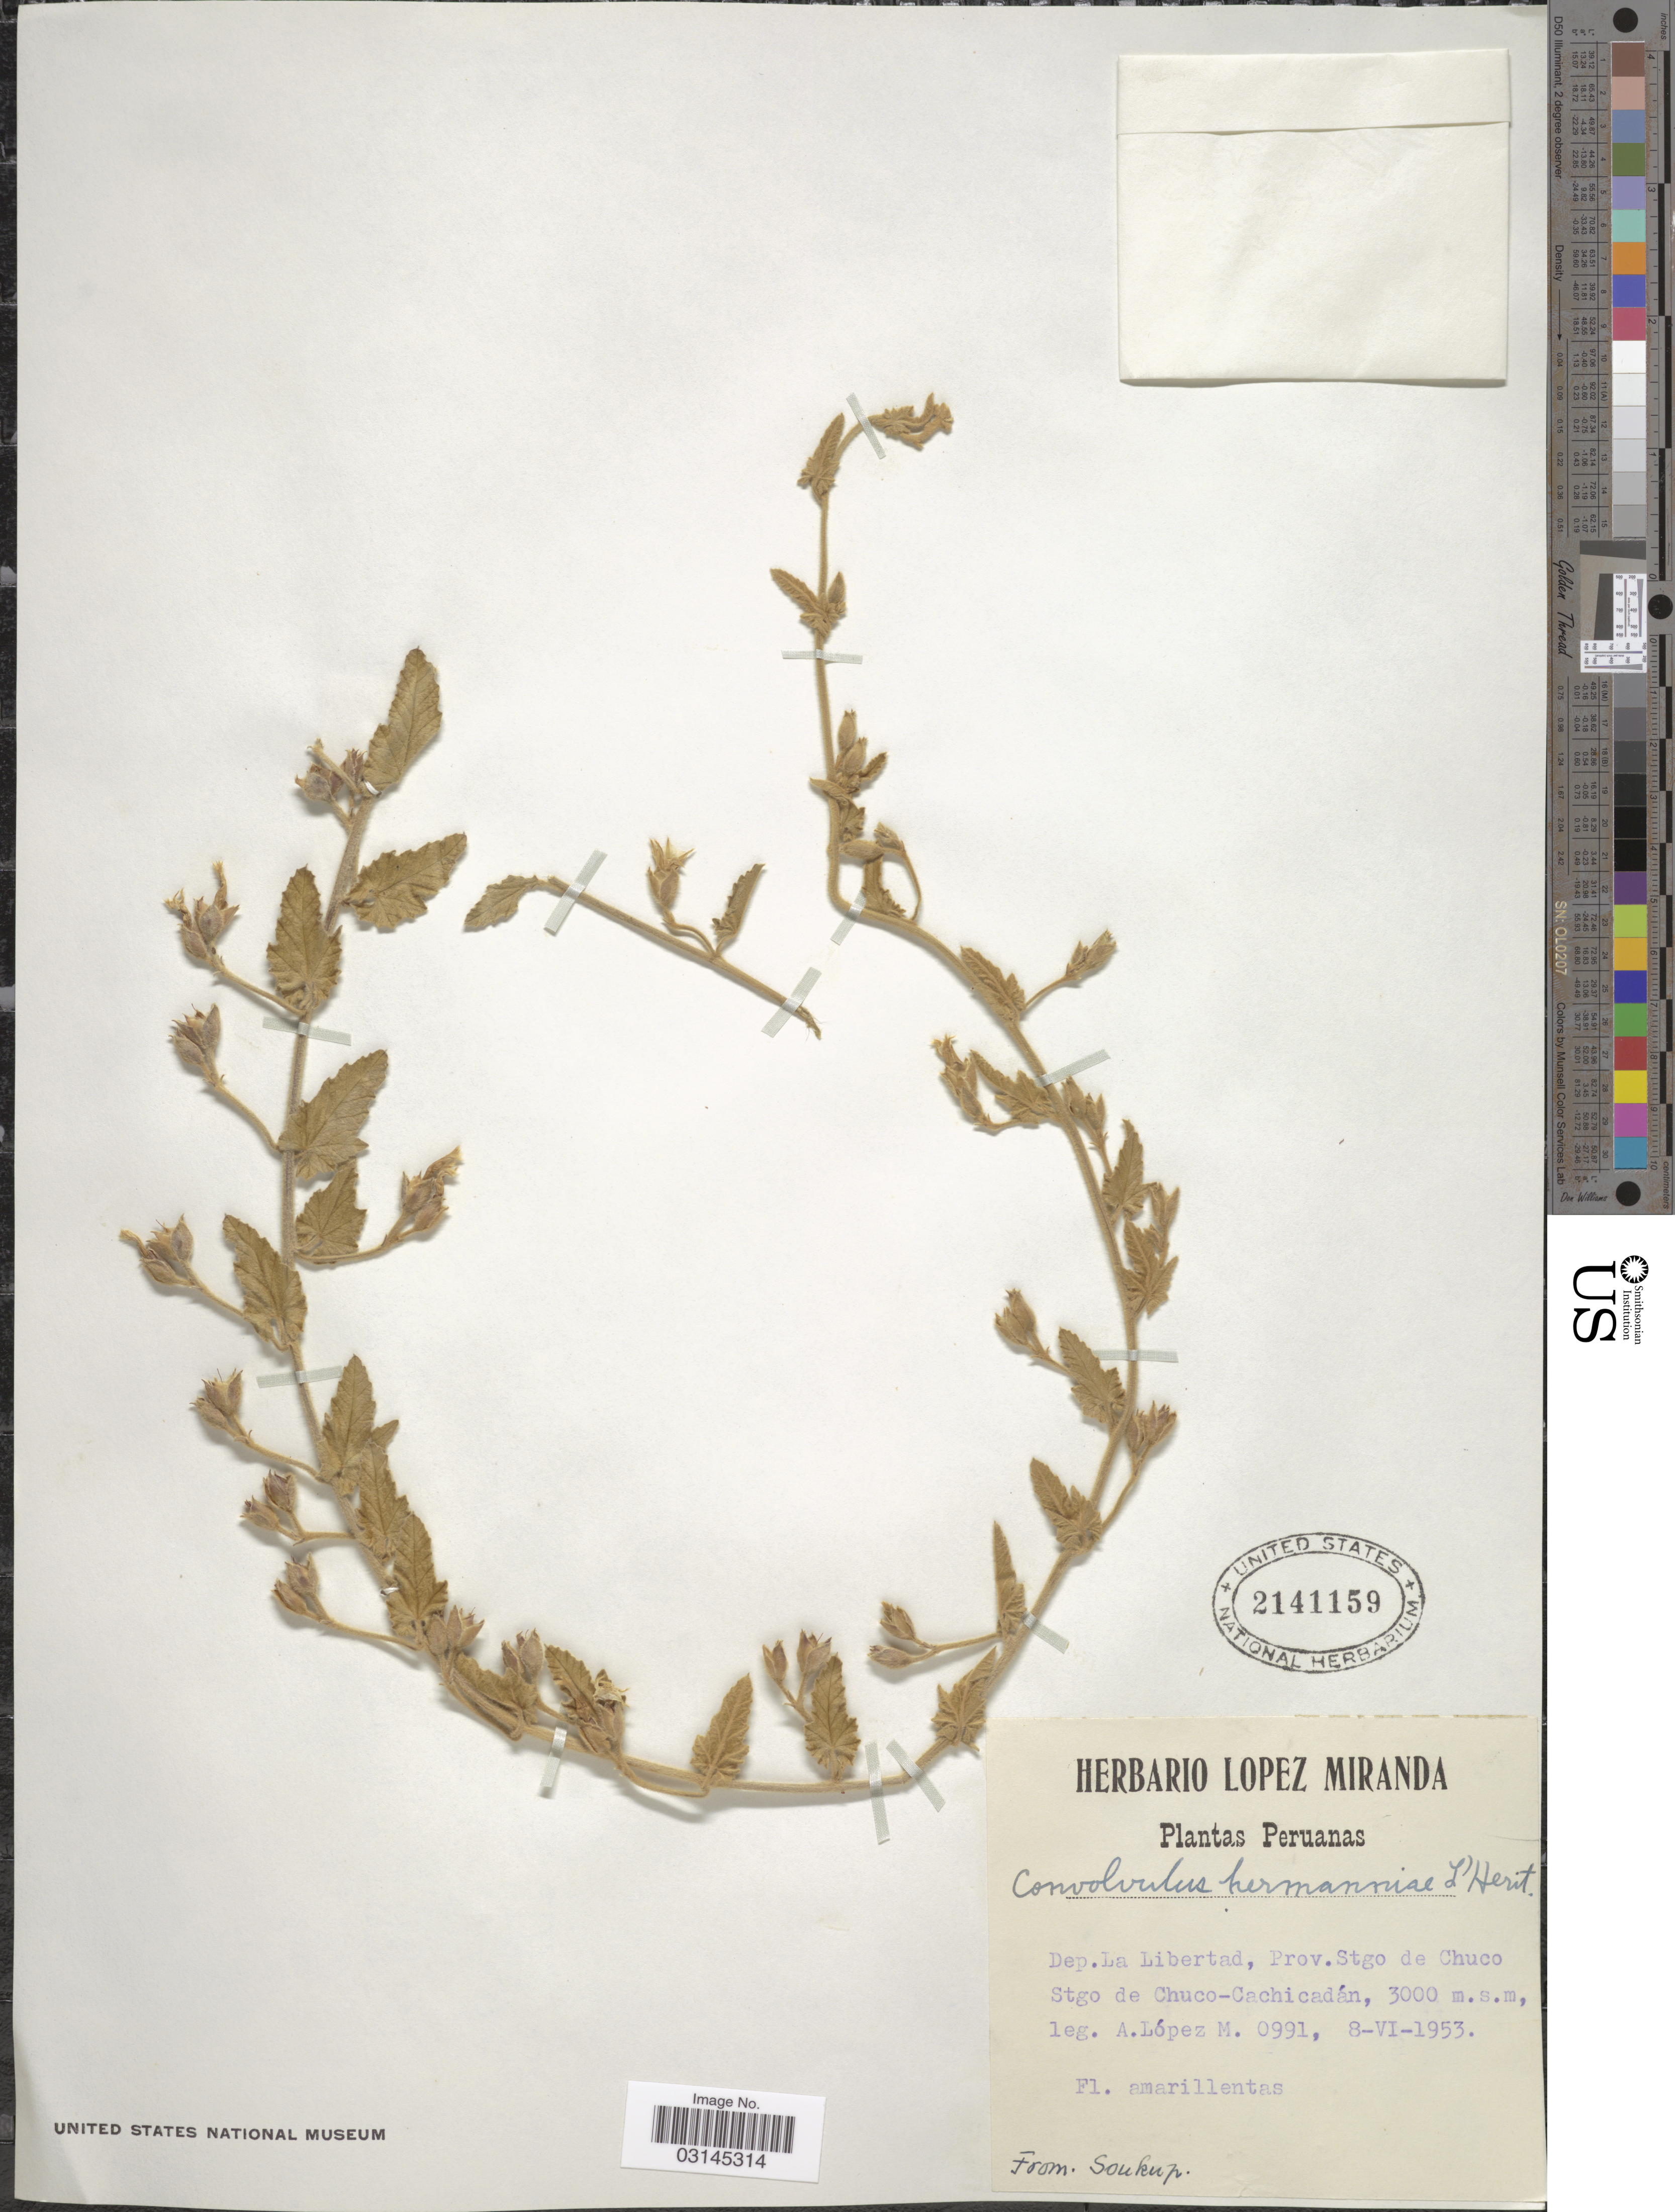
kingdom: Plantae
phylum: Tracheophyta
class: Magnoliopsida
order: Solanales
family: Convolvulaceae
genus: Convolvulus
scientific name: Convolvulus hermanniae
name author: L'Hér.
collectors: A. López M.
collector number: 0991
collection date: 1953-06-08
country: Peru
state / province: La Libertad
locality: Dep. La Libertad, Prov. Stgo de Chuco, Stgo de Chuco-Cachicadán.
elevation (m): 3000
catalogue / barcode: US 2141159